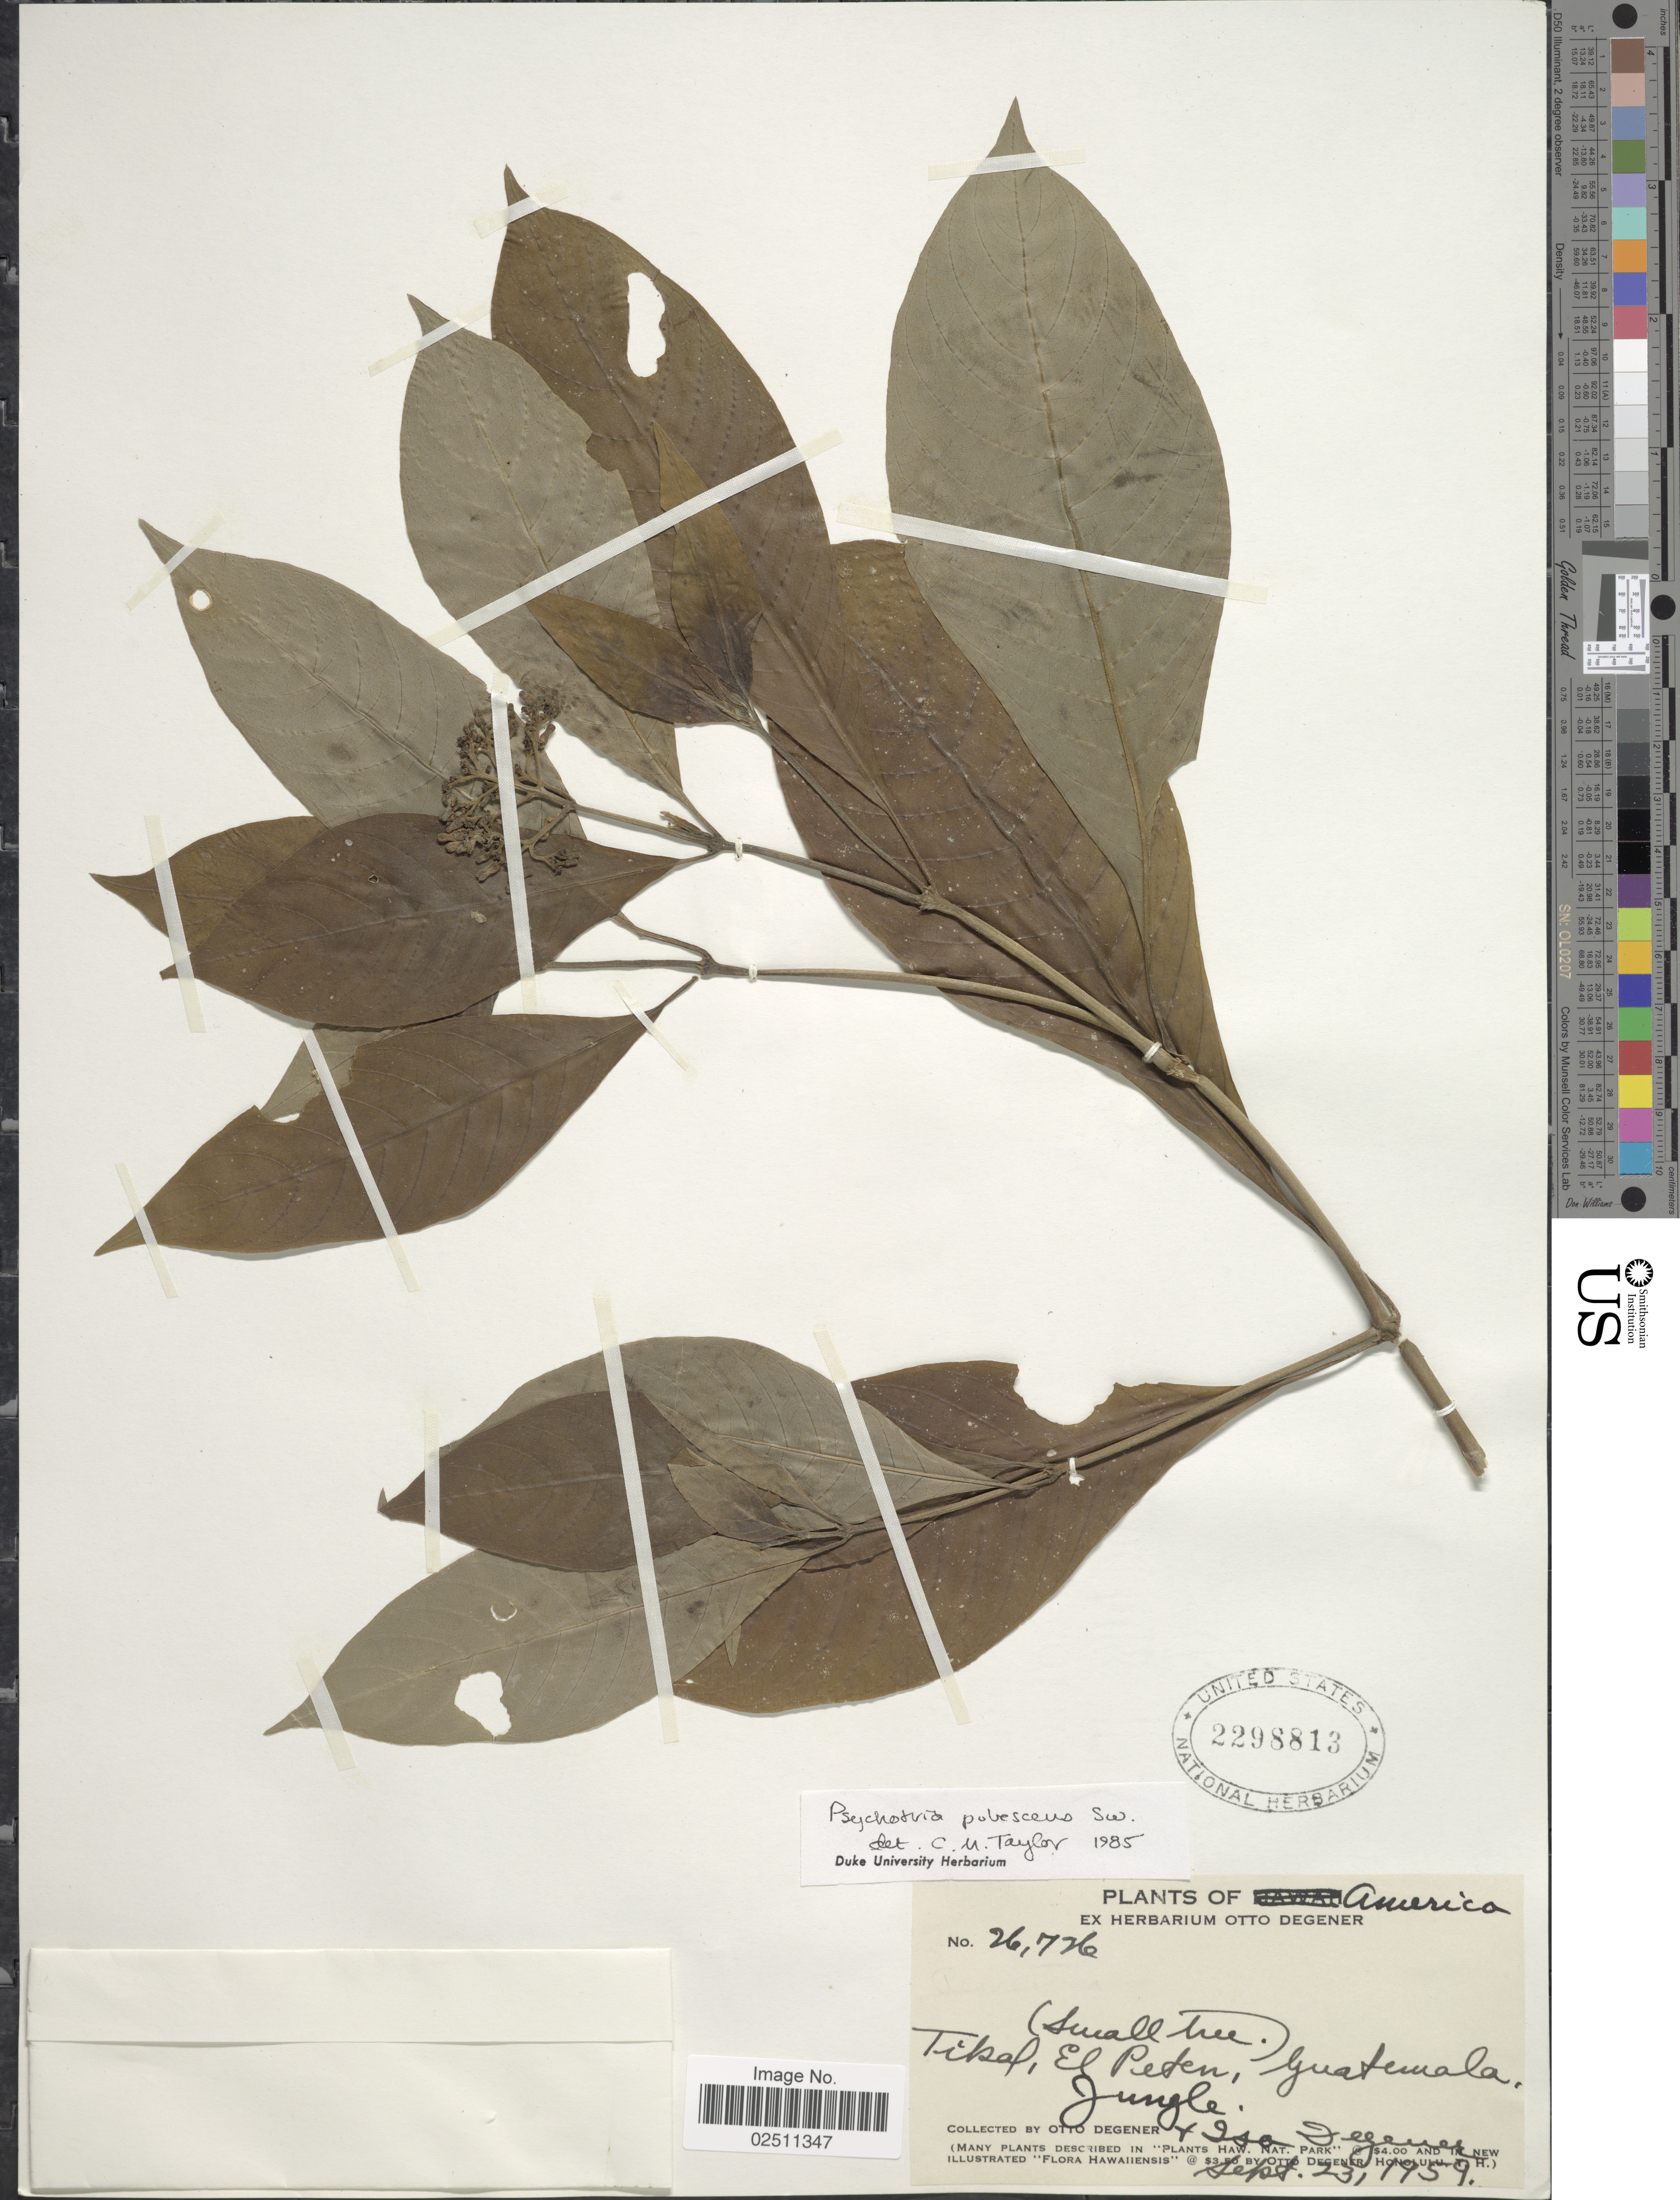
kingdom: Plantae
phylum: Tracheophyta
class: Magnoliopsida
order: Gentianales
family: Rubiaceae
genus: Psychotria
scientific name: Psychotria pubescens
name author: Sw.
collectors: O. Degener & I. Degener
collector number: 267726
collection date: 1959-09-23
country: Guatemala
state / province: El Petén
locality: Tikal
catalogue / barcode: US 2298813